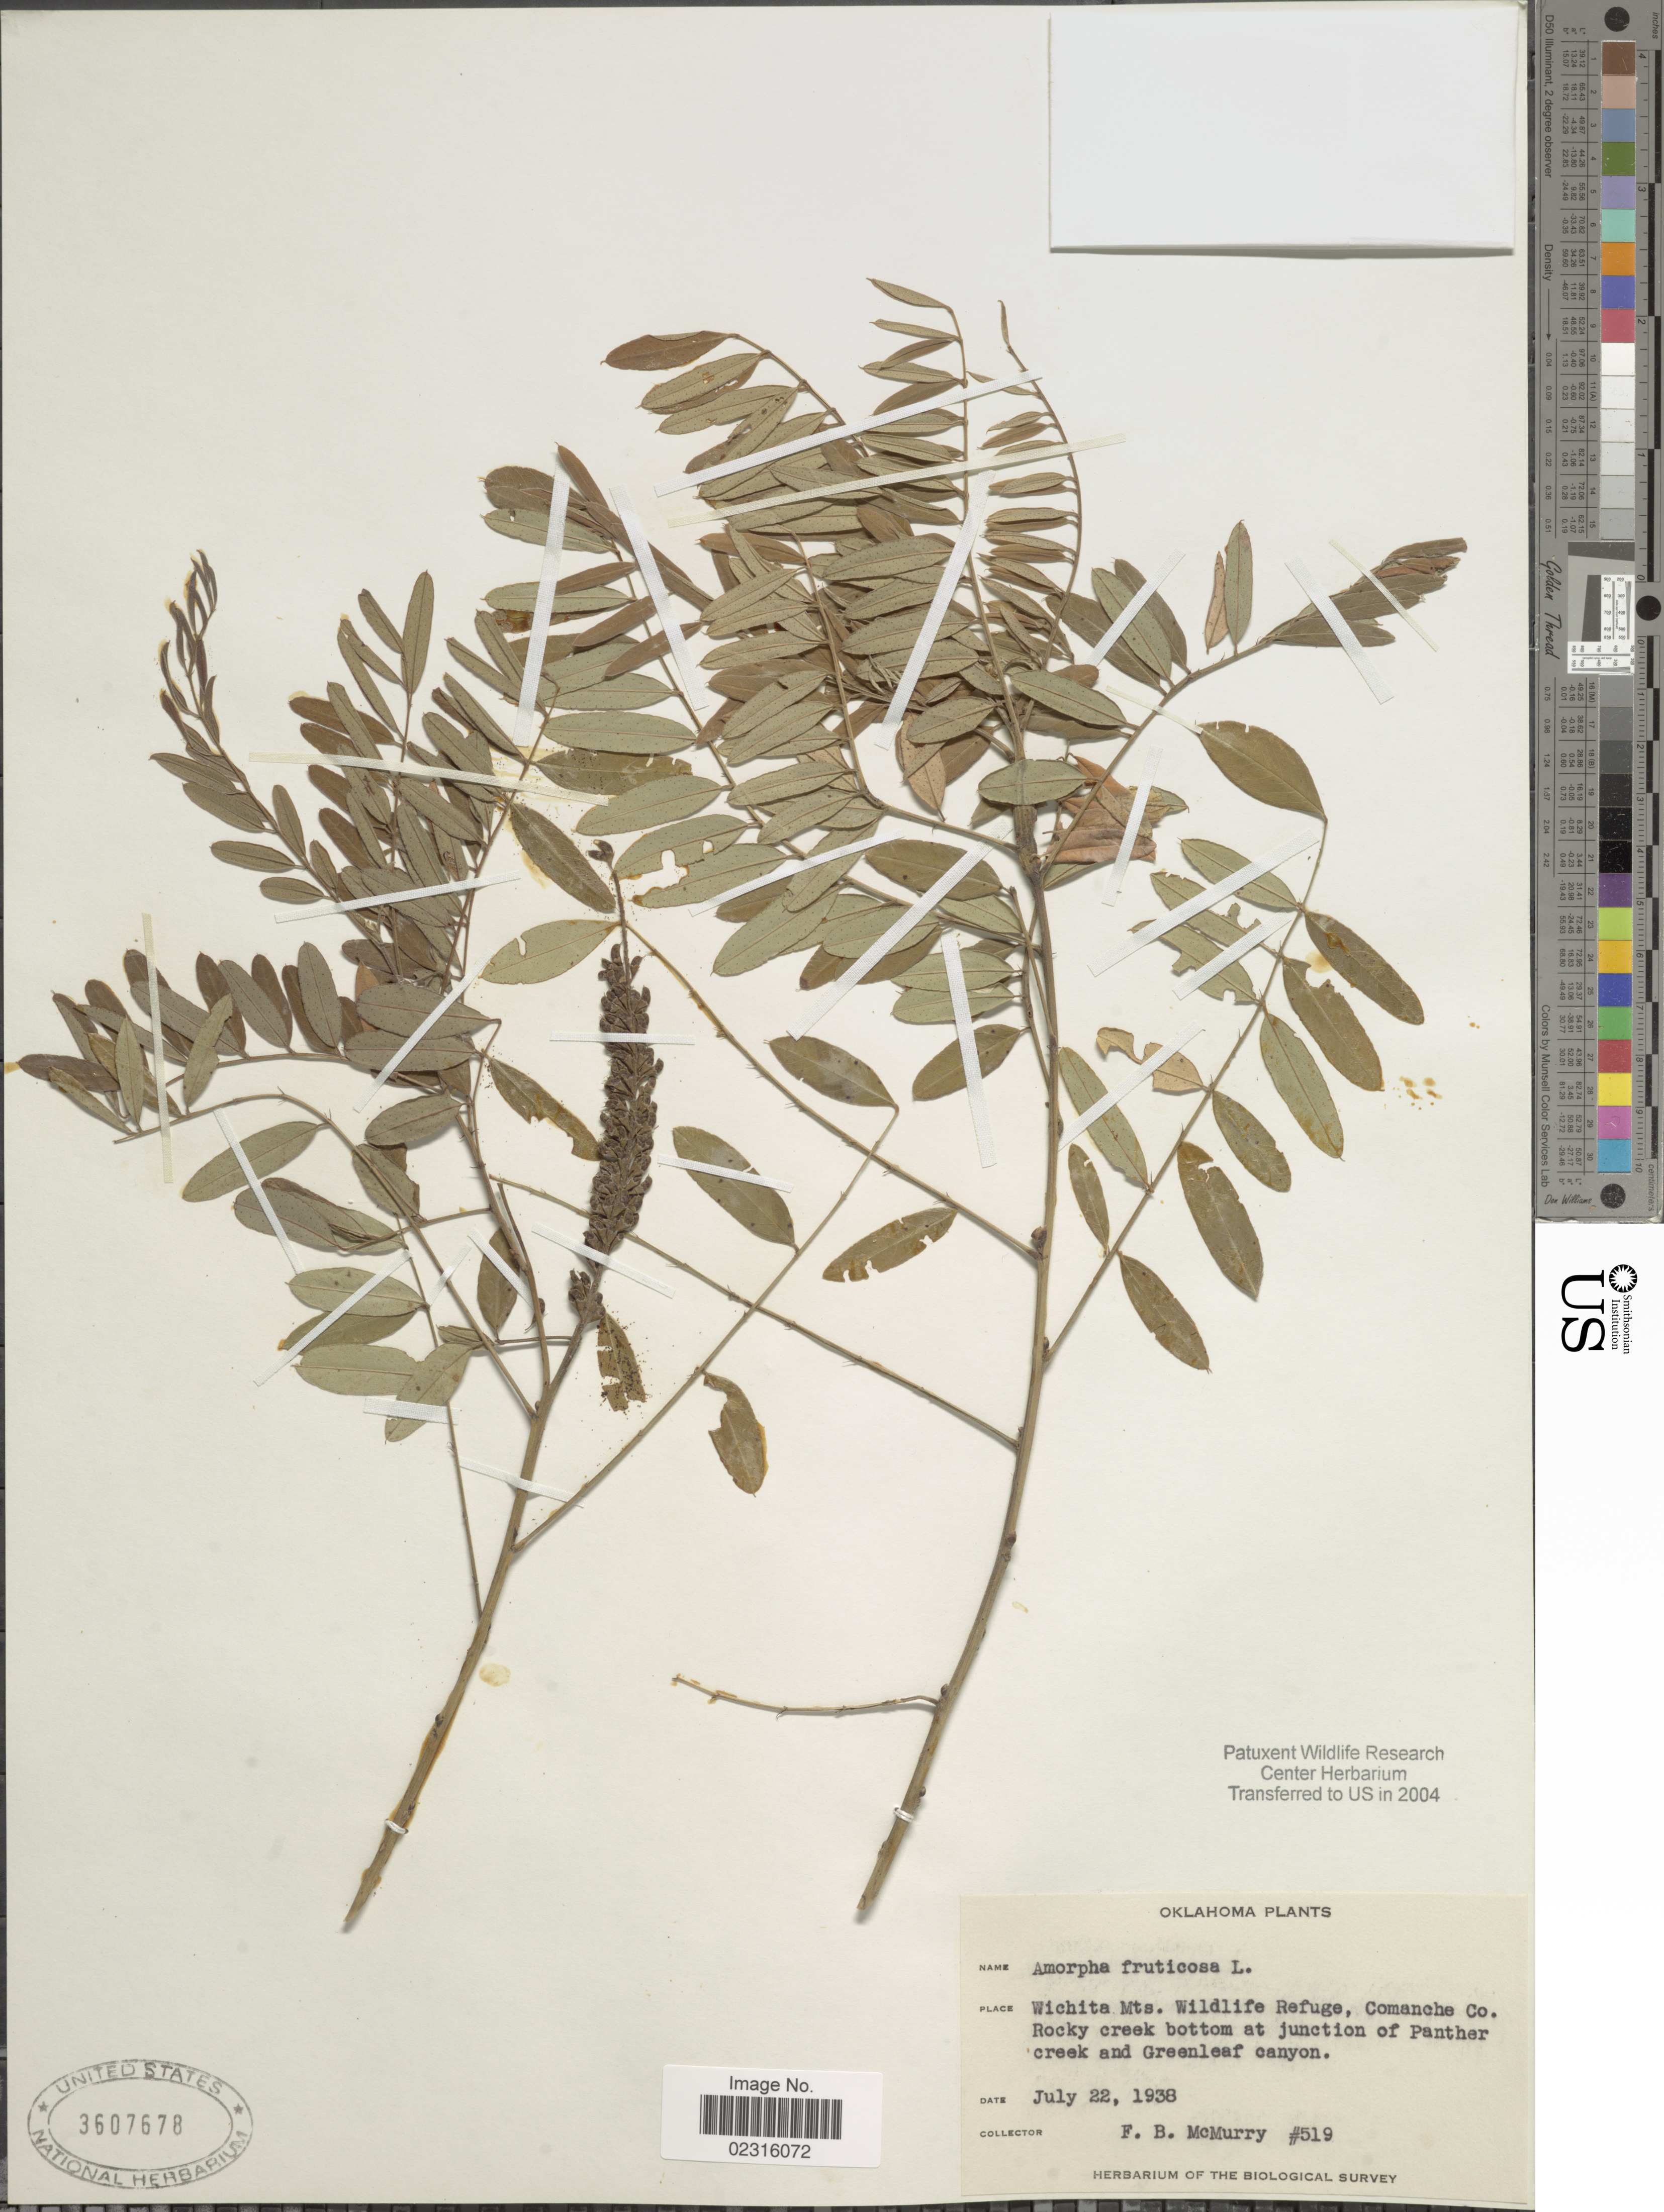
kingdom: Plantae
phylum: Tracheophyta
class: Magnoliopsida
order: Fabales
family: Fabaceae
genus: Amorpha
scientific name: Amorpha fruticosa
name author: L.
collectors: F. B. McMurry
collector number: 519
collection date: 1938-07-22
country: United States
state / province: Oklahoma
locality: Wichita Mts. Wildlife Refuge, Comanche Co. Rocky creek bottom at junction of Panther creek and Greenleaf canyon.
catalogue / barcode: US 3607678